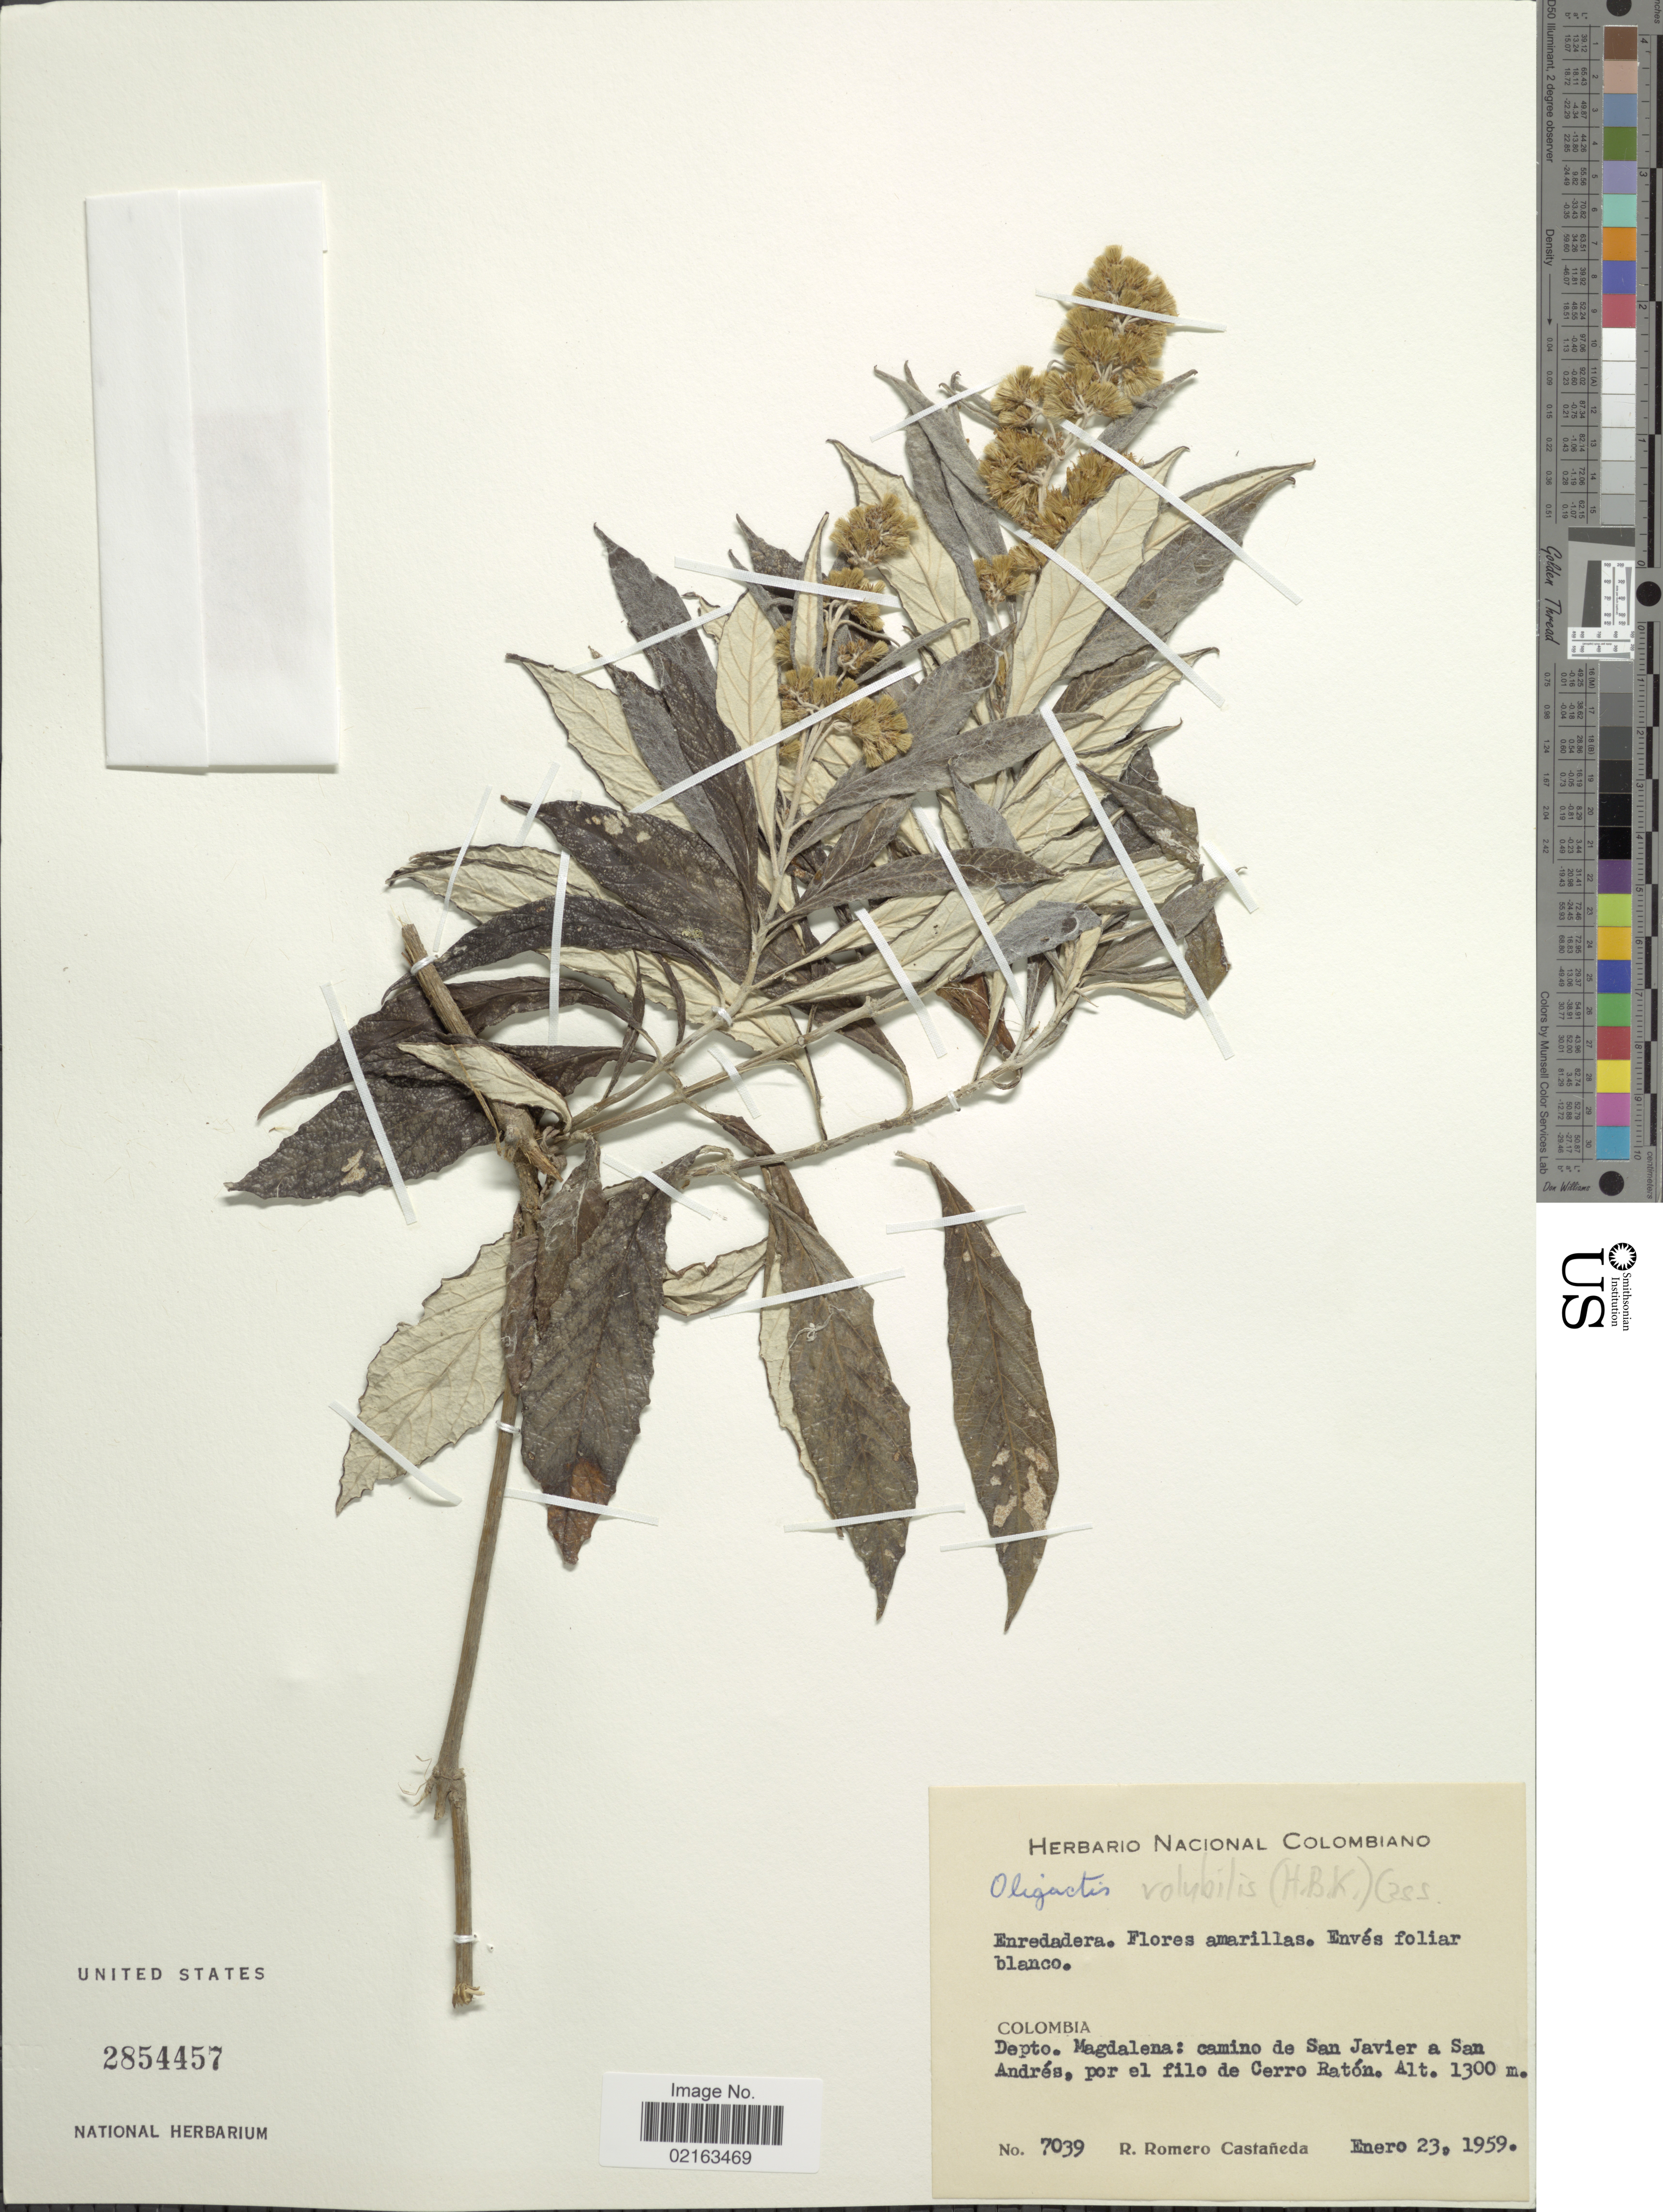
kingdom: Plantae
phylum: Tracheophyta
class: Magnoliopsida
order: Asterales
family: Asteraceae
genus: Oligactis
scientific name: Oligactis volubilis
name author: (Kunth) Cass.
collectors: R. Romero Castañeda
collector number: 7039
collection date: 1959-01-23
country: Colombia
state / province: Magdalena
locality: Colombia. Depto. Magdalena: camino de San Javier a San Andrés, por el filo de Cerro Batón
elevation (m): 1300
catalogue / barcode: US 2854457